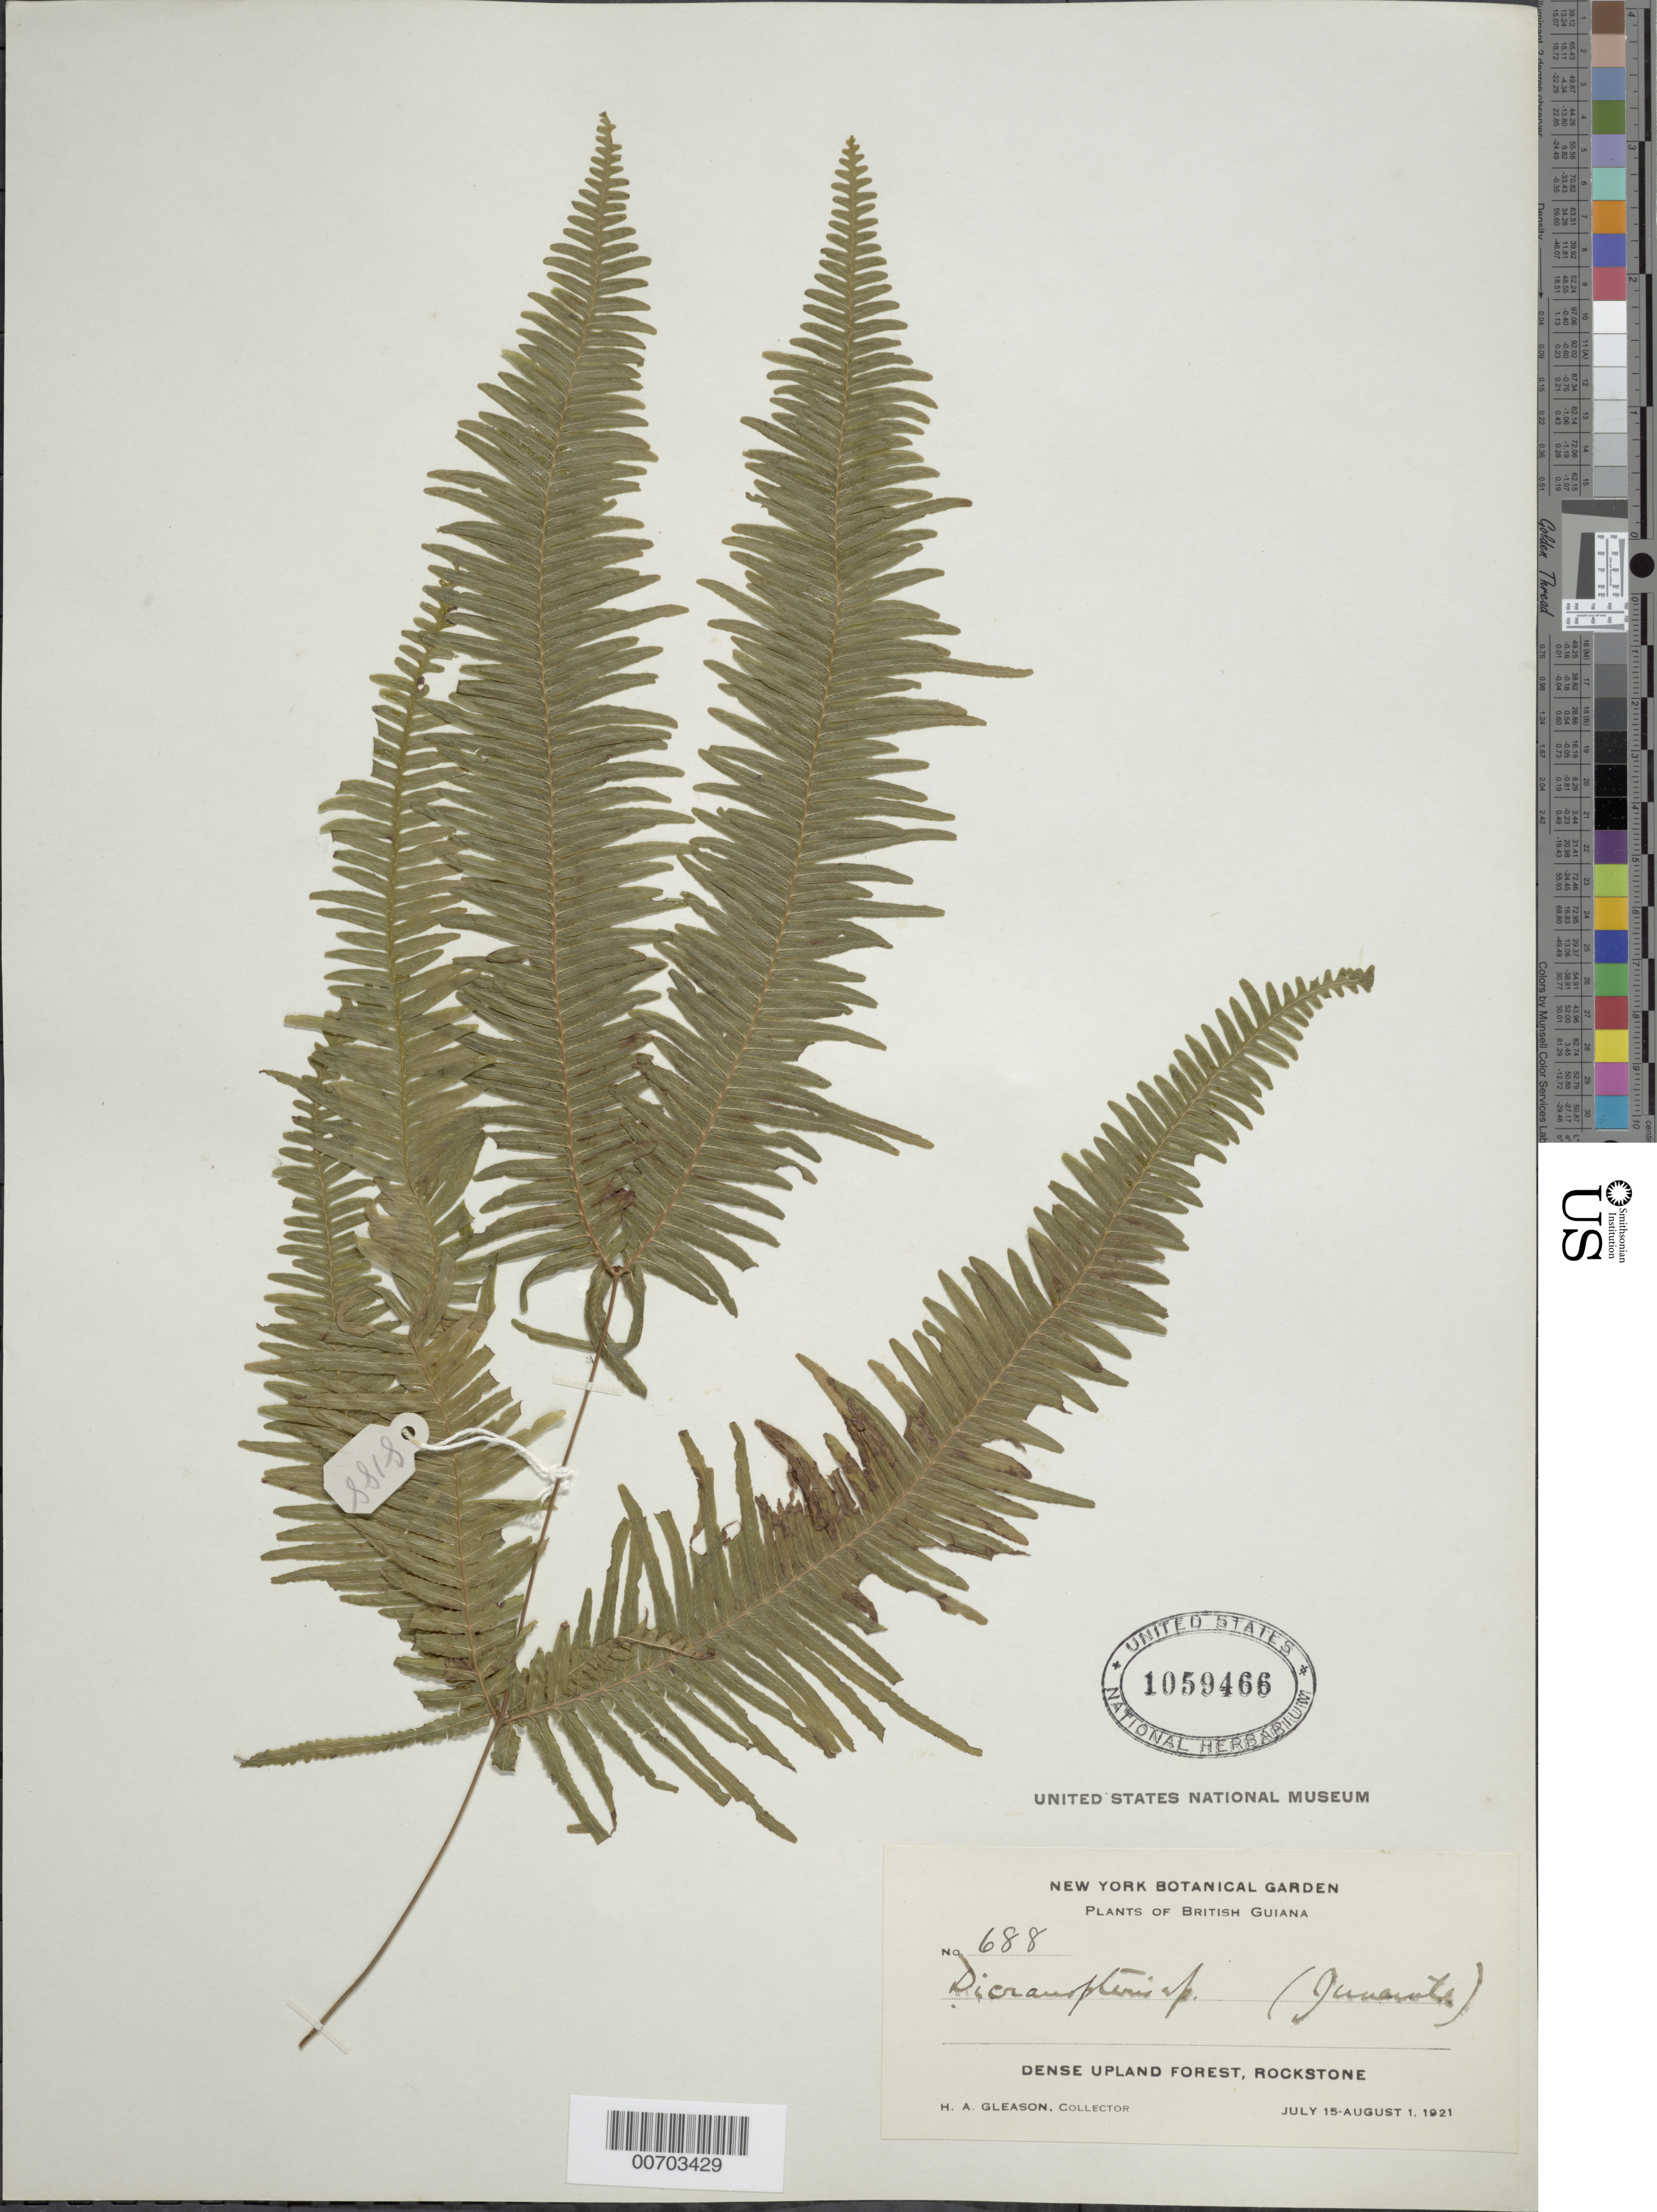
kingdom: Plantae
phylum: Tracheophyta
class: Polypodiopsida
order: Gleicheniales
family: Gleicheniaceae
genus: Dicranopteris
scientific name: Dicranopteris flexuosa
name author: (Schrad.) Underw.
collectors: H. A. Gleason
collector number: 688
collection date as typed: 15-Jul-21 to 1-Aug-21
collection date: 1921-07-15/1921-08-01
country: Guyana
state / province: U. Demerara-Berbice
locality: Rockstone, in and about the village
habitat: Dense upland forest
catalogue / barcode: US 1059466